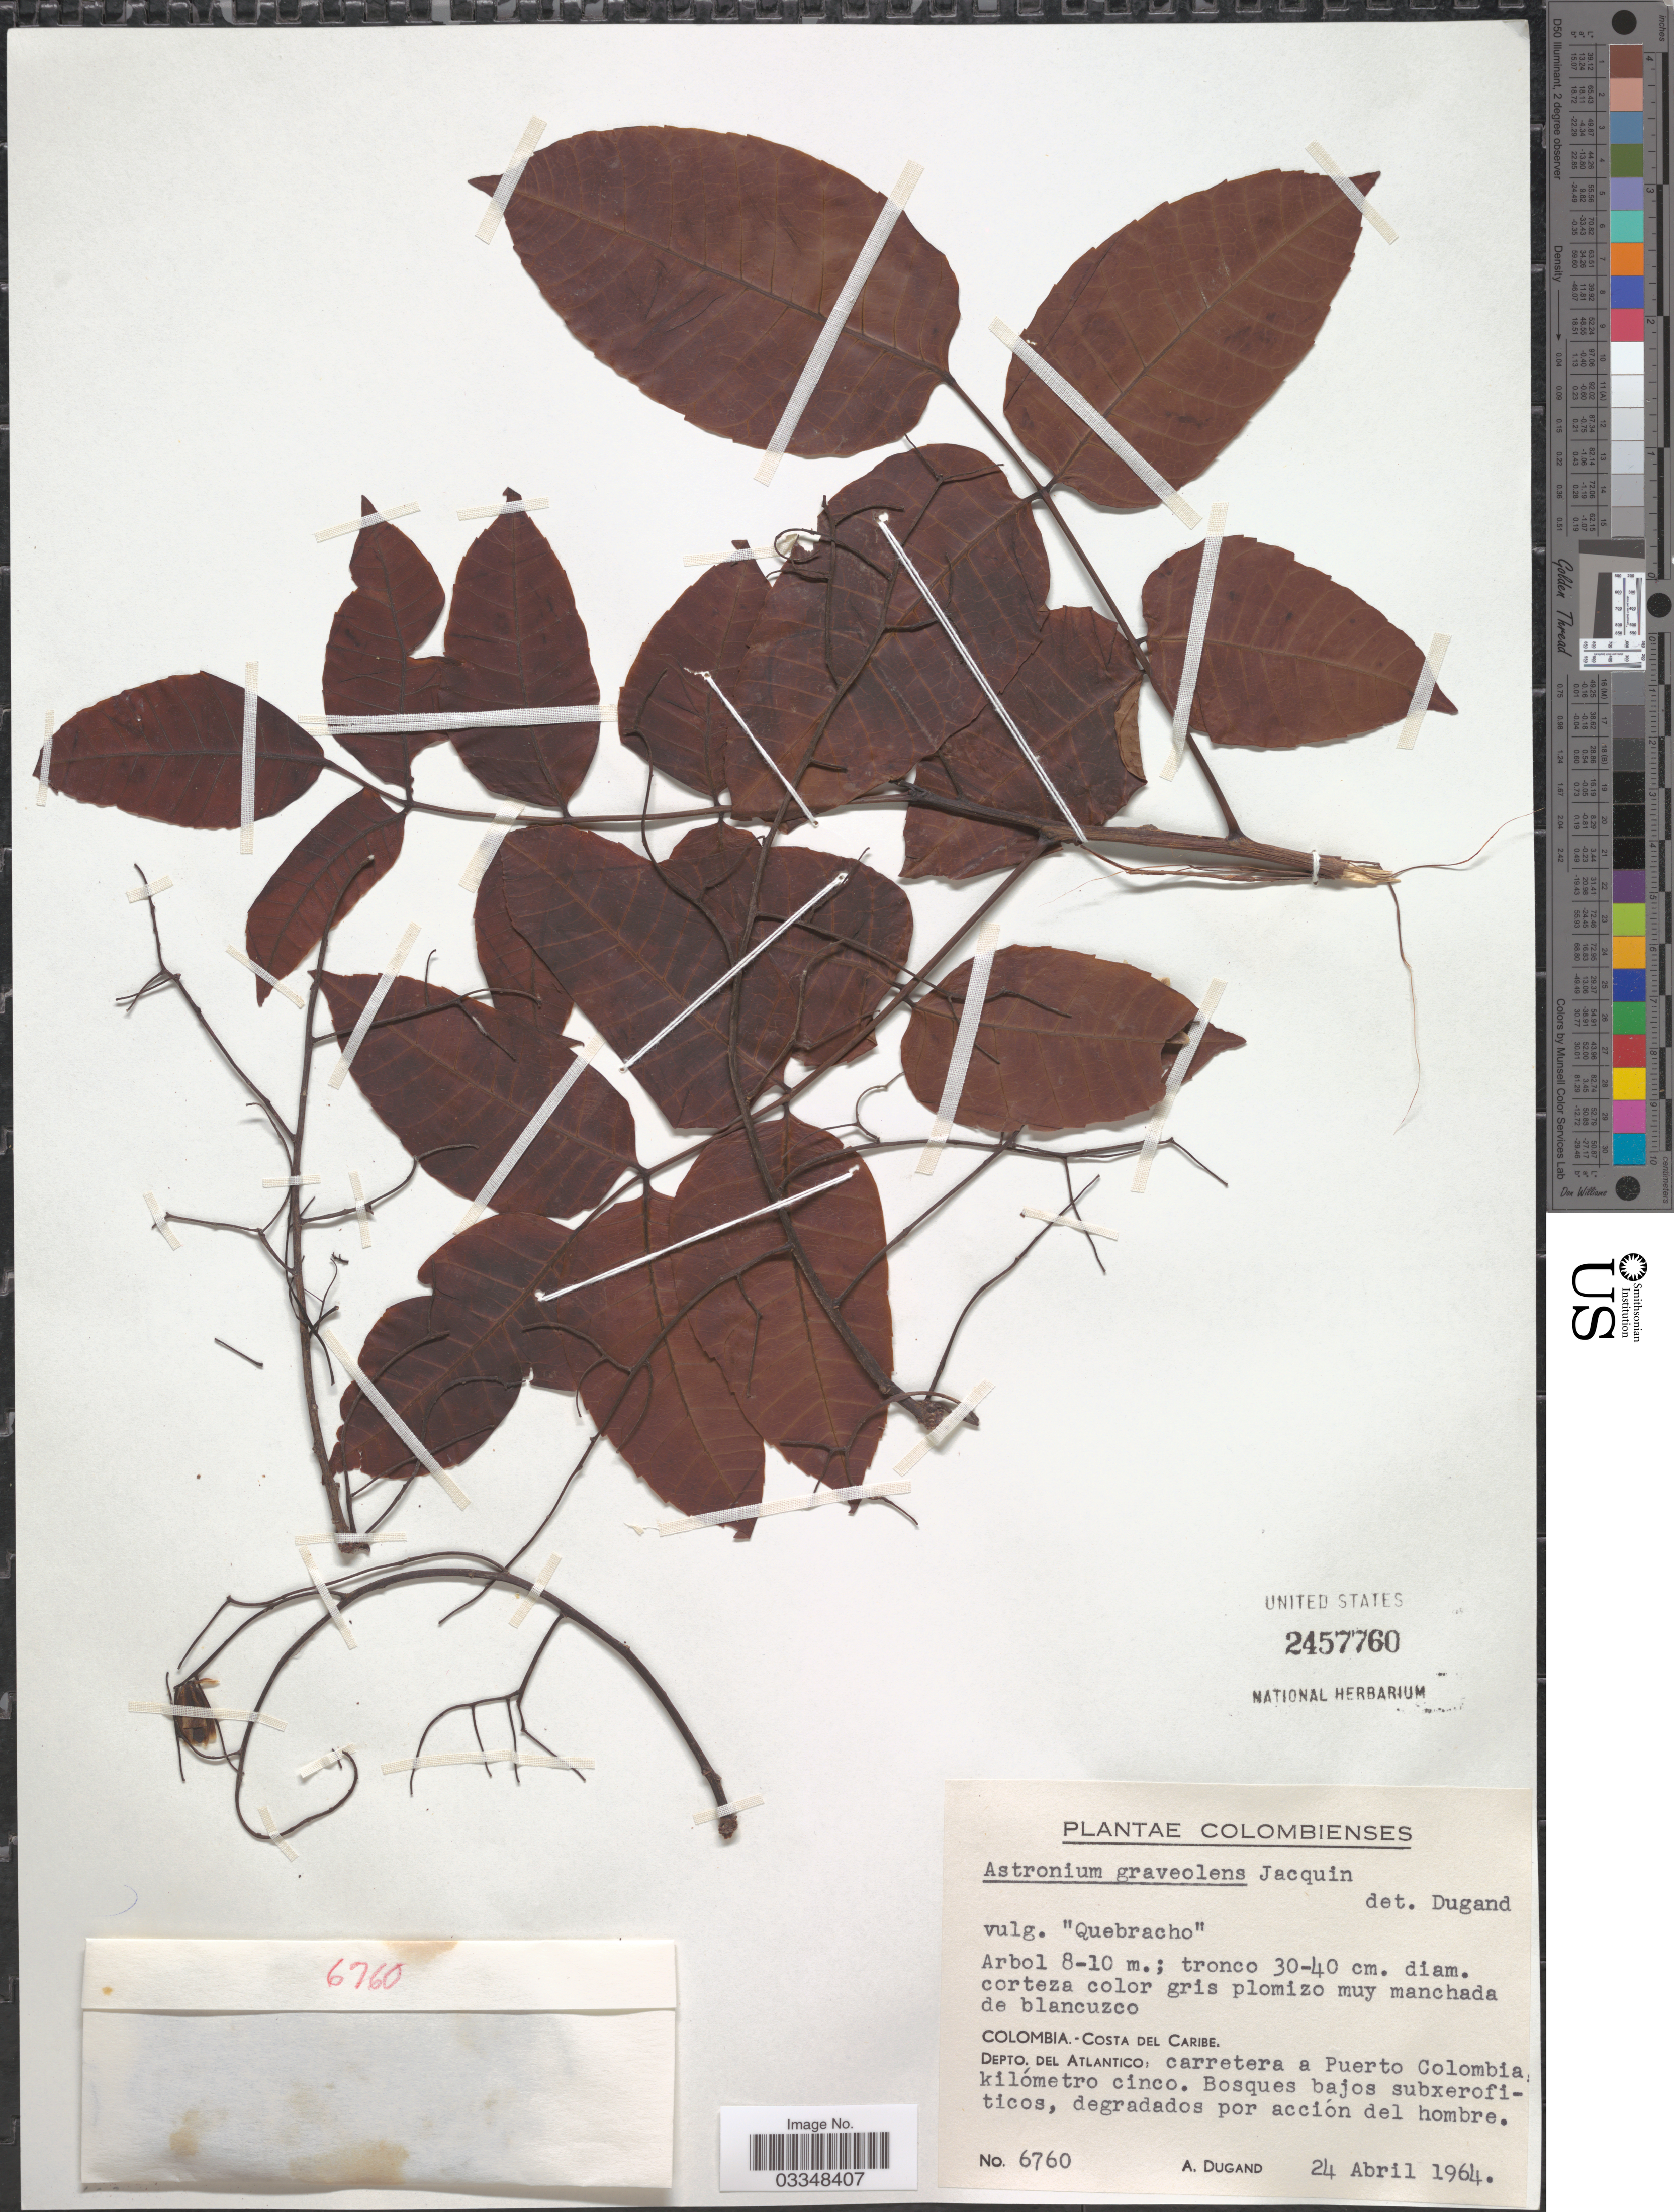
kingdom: Plantae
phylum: Tracheophyta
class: Magnoliopsida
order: Sapindales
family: Anacardiaceae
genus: Astronium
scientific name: Astronium graveolens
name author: Jacq.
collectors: A. Dugand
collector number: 6760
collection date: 1964-04-24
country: Colombia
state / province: Atlántico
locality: Costa del Caribe. Depto. del Atlantico: carretera a Puerto Colombia, kilómetro cinco.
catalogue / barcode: US 2457760